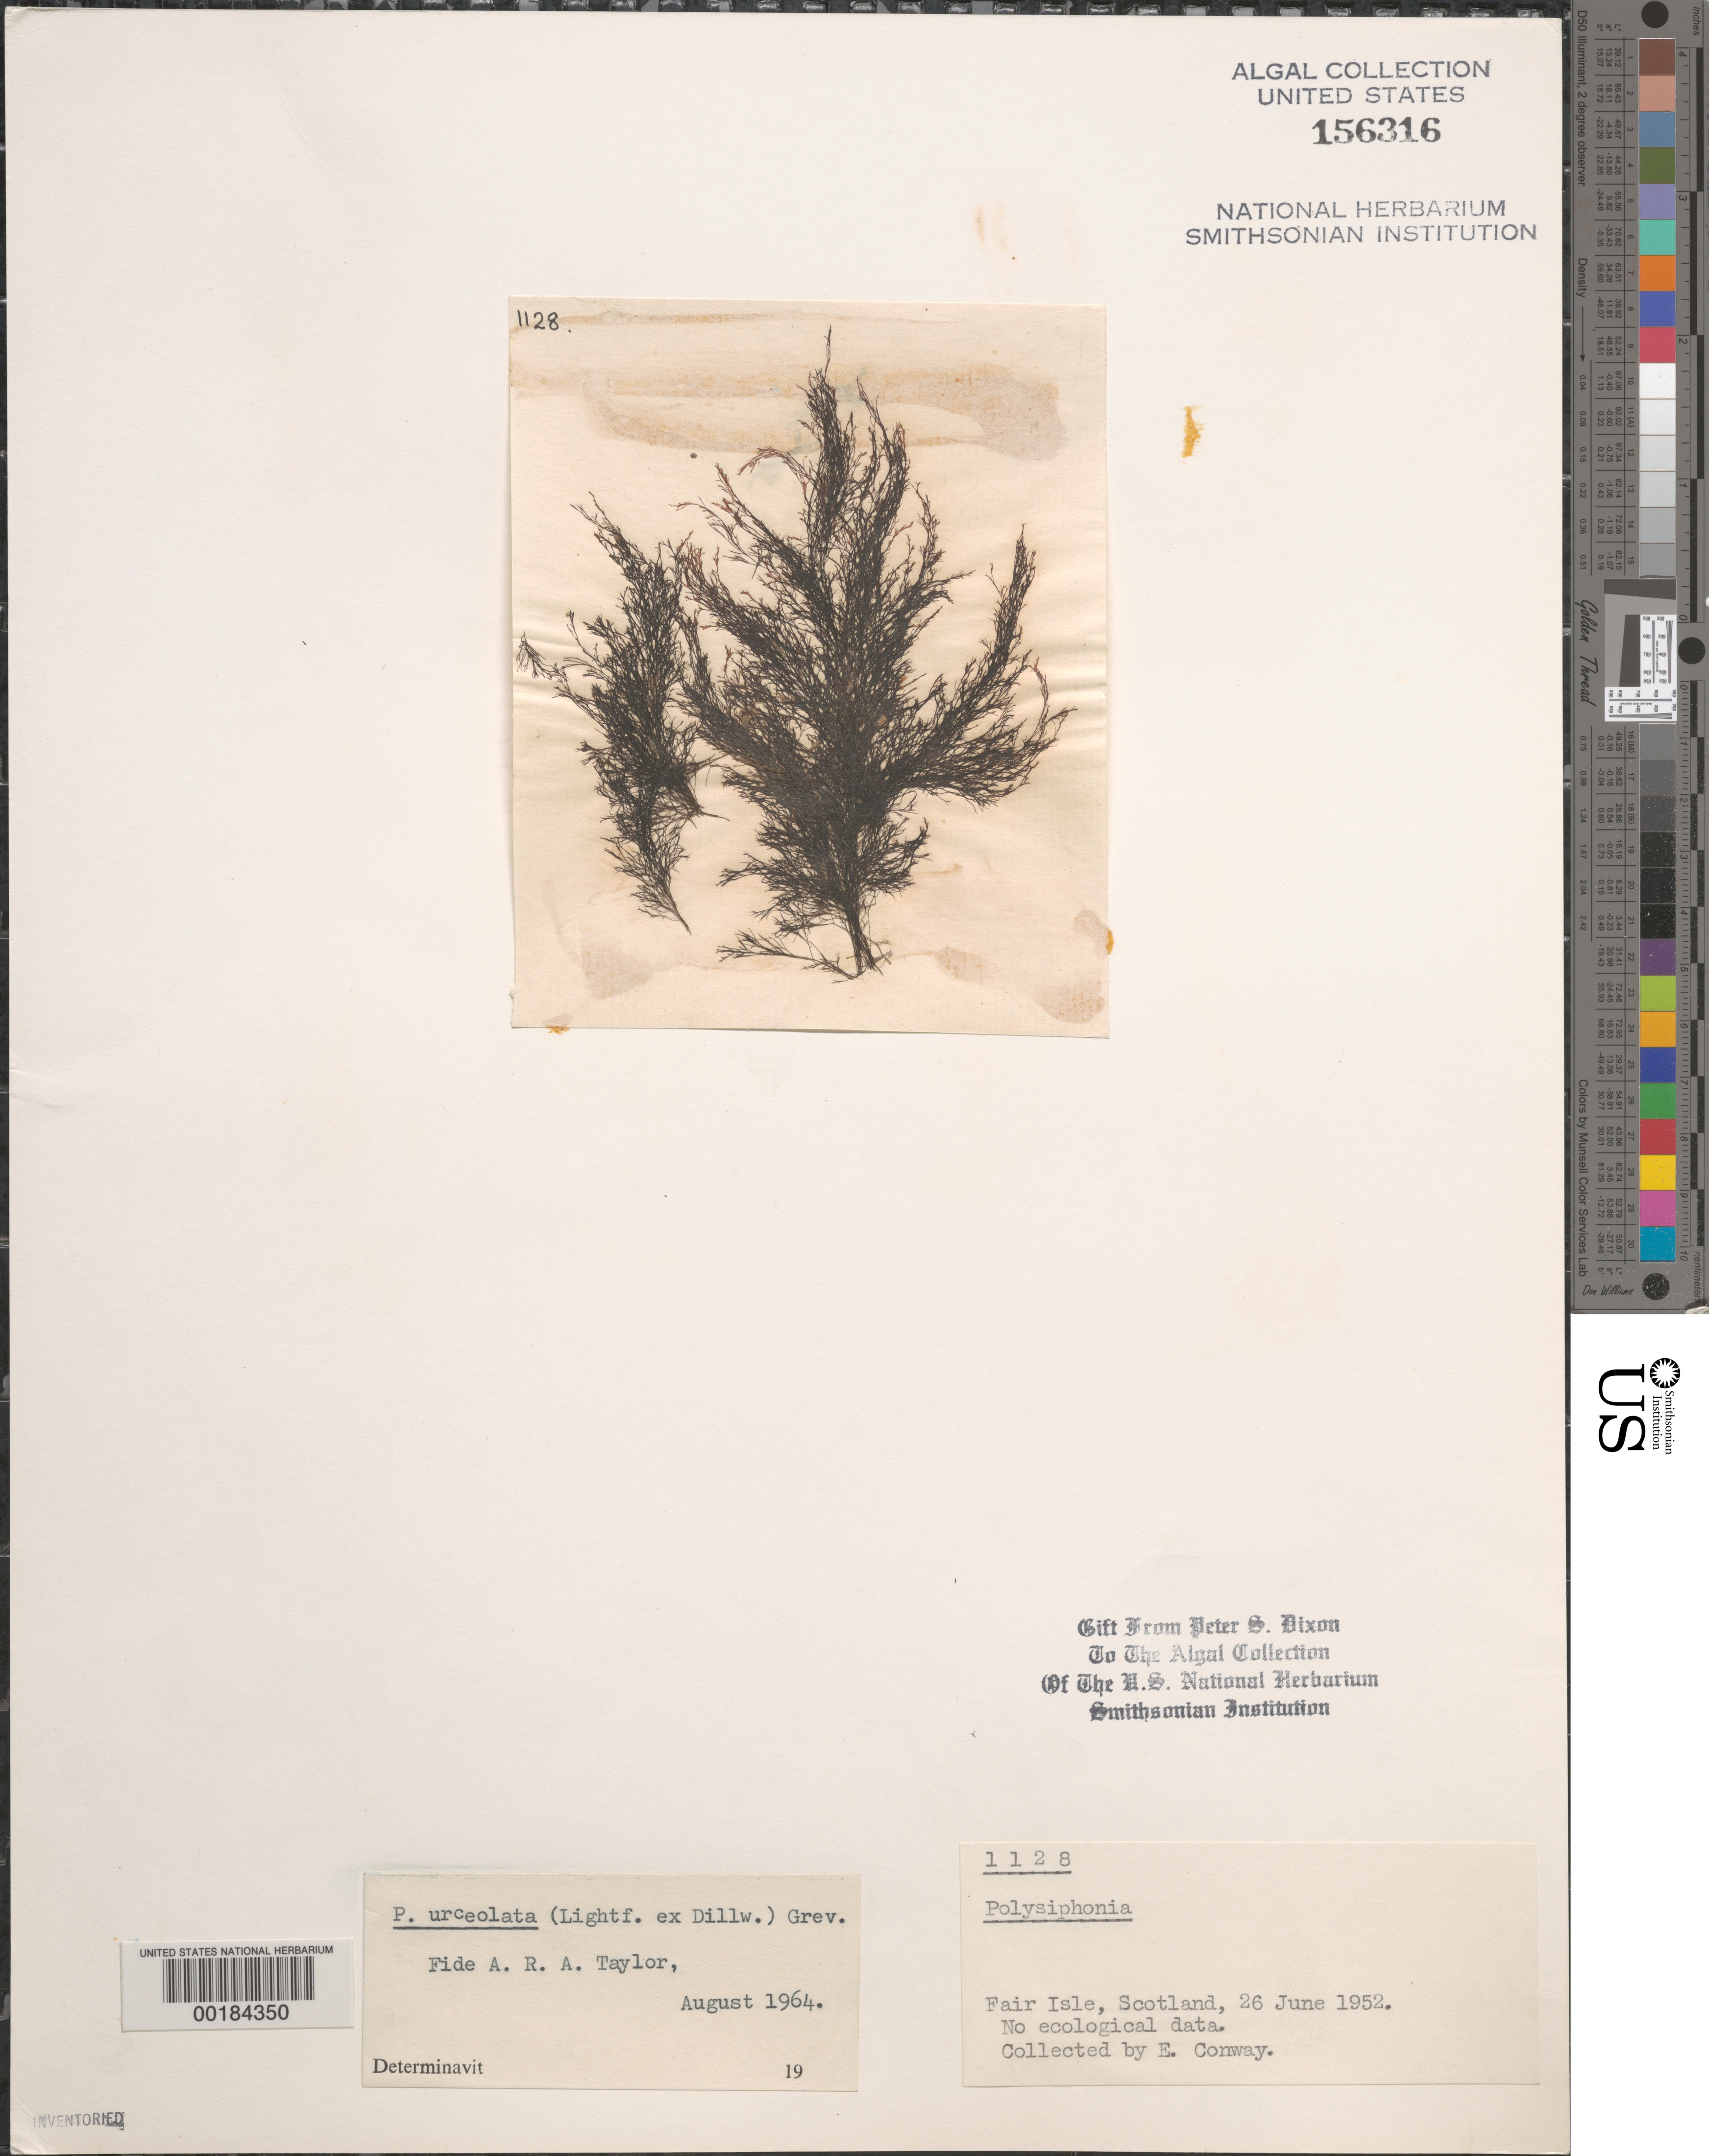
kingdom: Plantae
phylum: Rhodophyta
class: Florideophyceae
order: Ceramiales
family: Rhodomelaceae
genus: Polysiphonia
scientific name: Polysiphonia urceolata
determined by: Taylor, A. R. A.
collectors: E. Conway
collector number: PSD 1128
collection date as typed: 26 Jun 1952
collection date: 1952-06-26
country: United Kingdom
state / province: Scotland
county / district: Shetland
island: Fair Isle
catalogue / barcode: US 156316